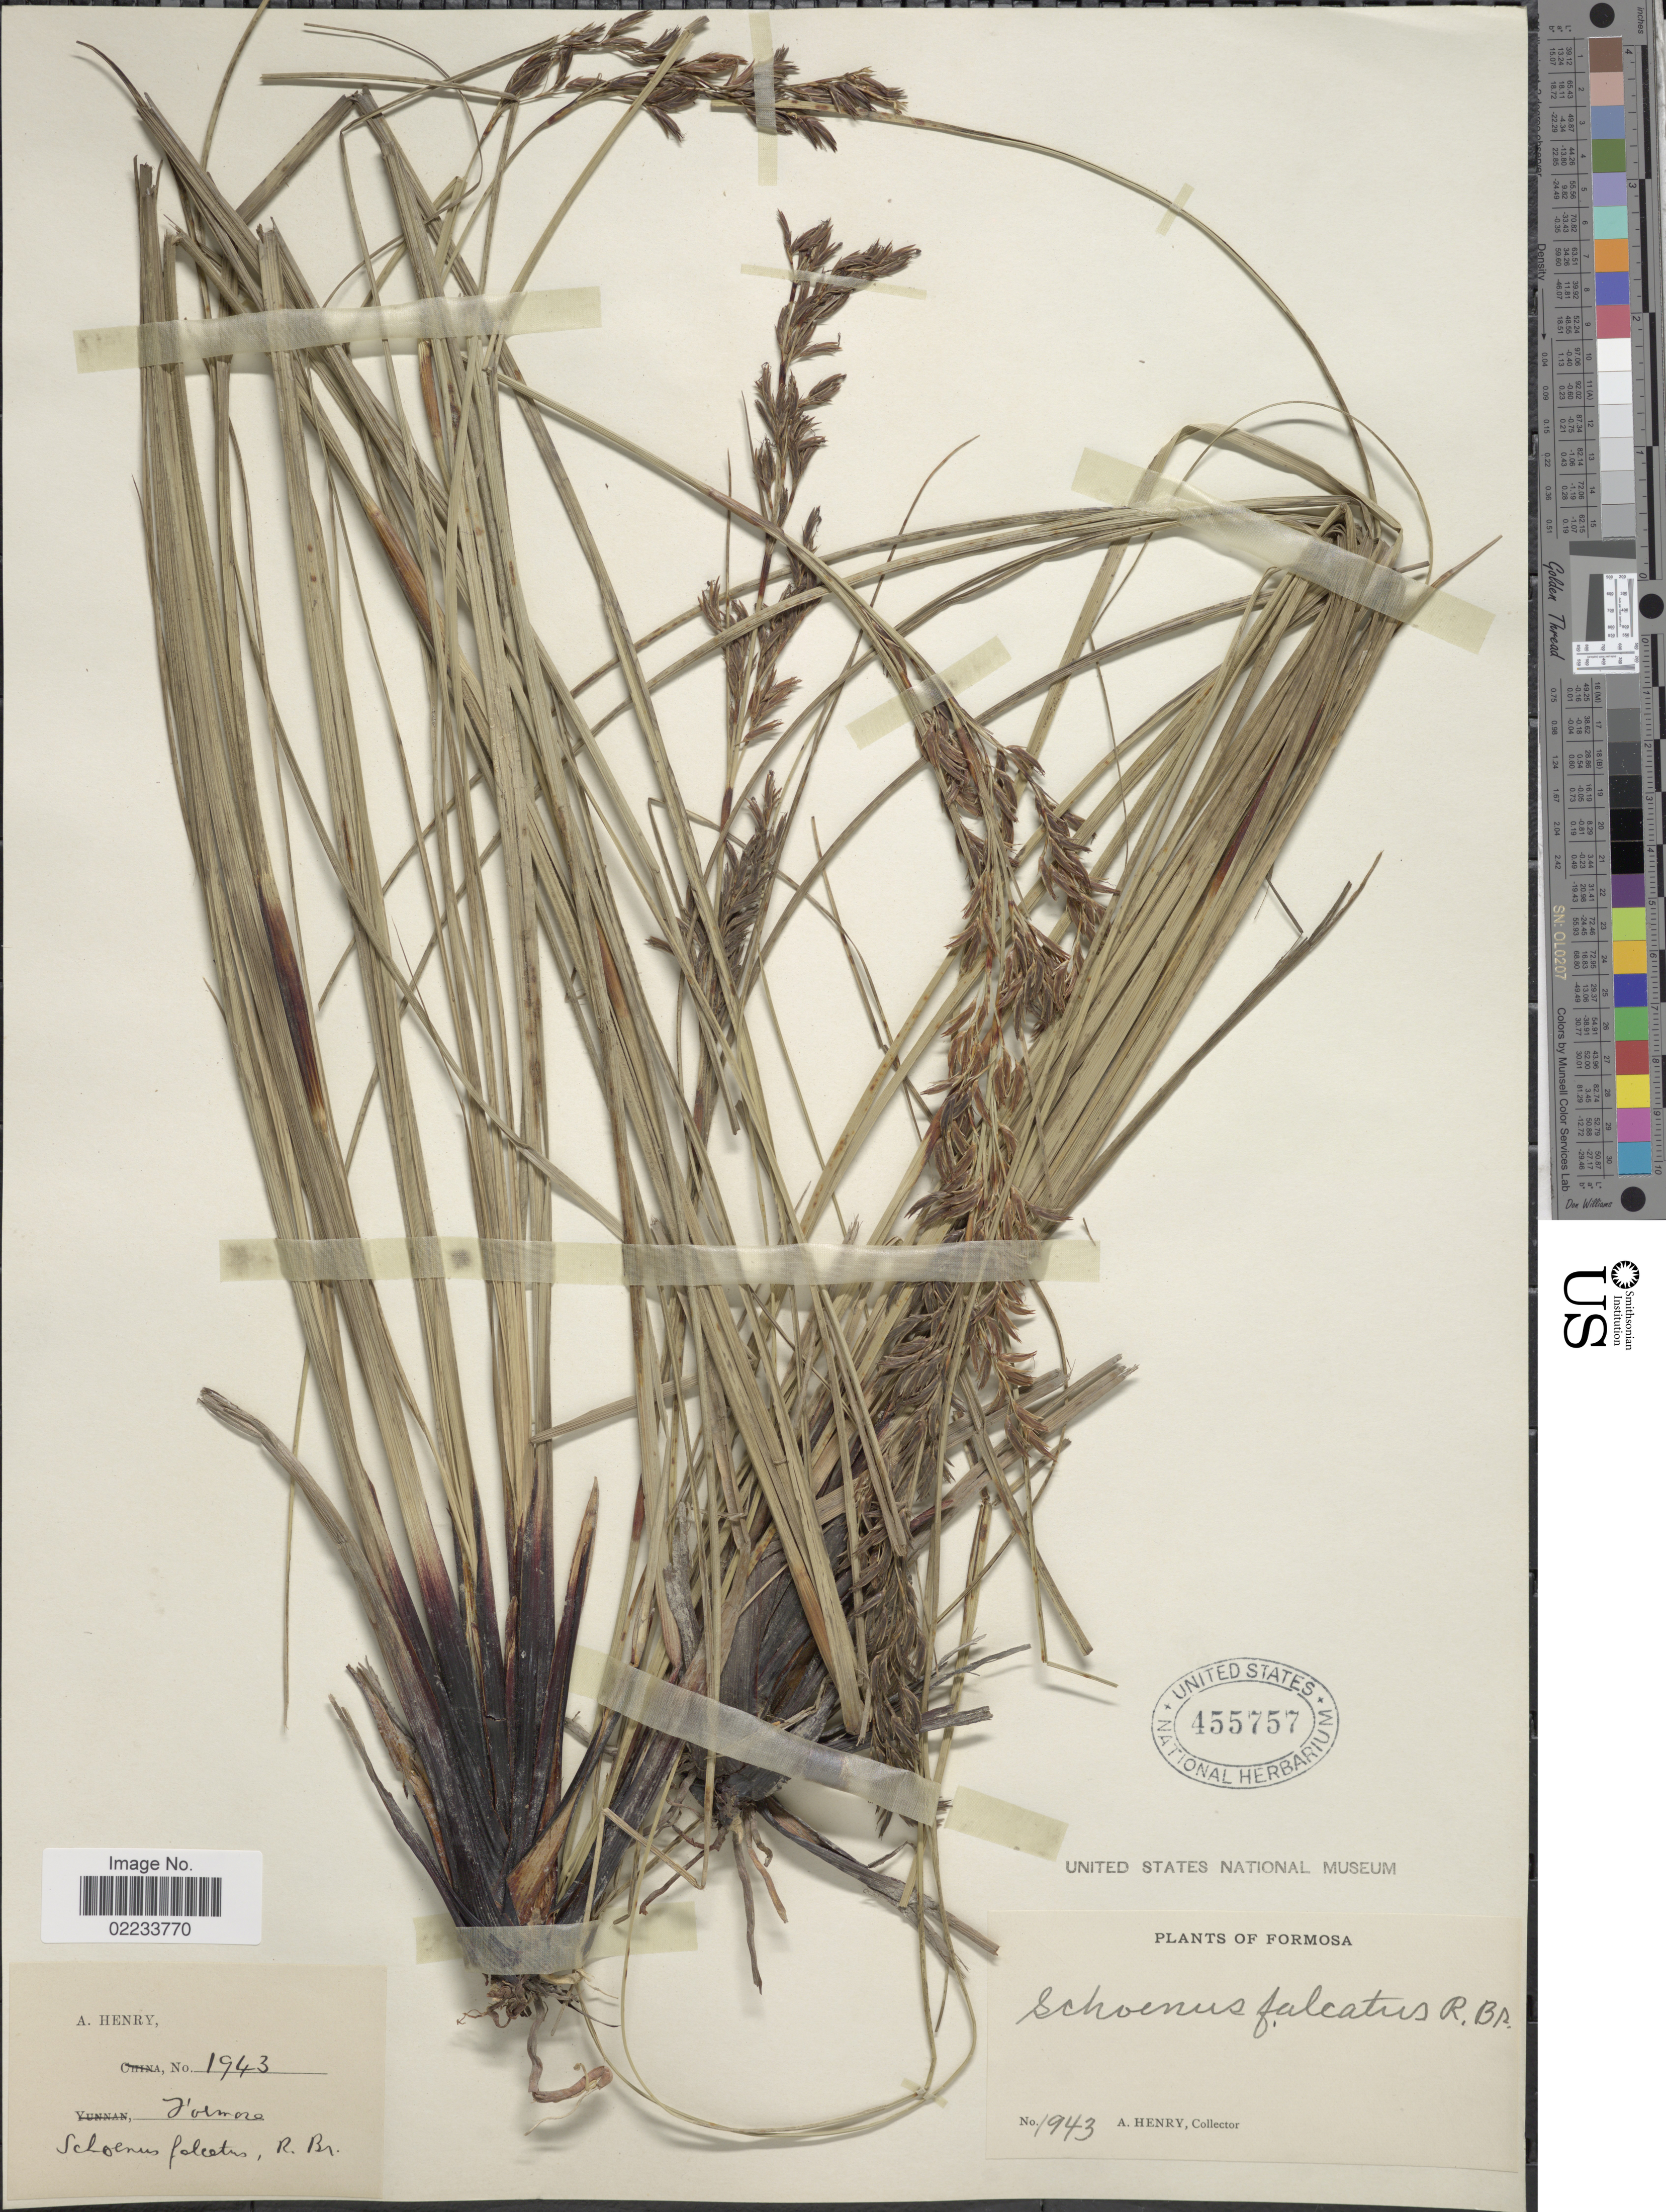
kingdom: Plantae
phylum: Tracheophyta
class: Liliopsida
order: Poales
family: Cyperaceae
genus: Schoenus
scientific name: Schoenus falcatus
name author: R. Br.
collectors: A. Henry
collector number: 1943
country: Taiwan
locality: Formosa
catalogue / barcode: US 455757